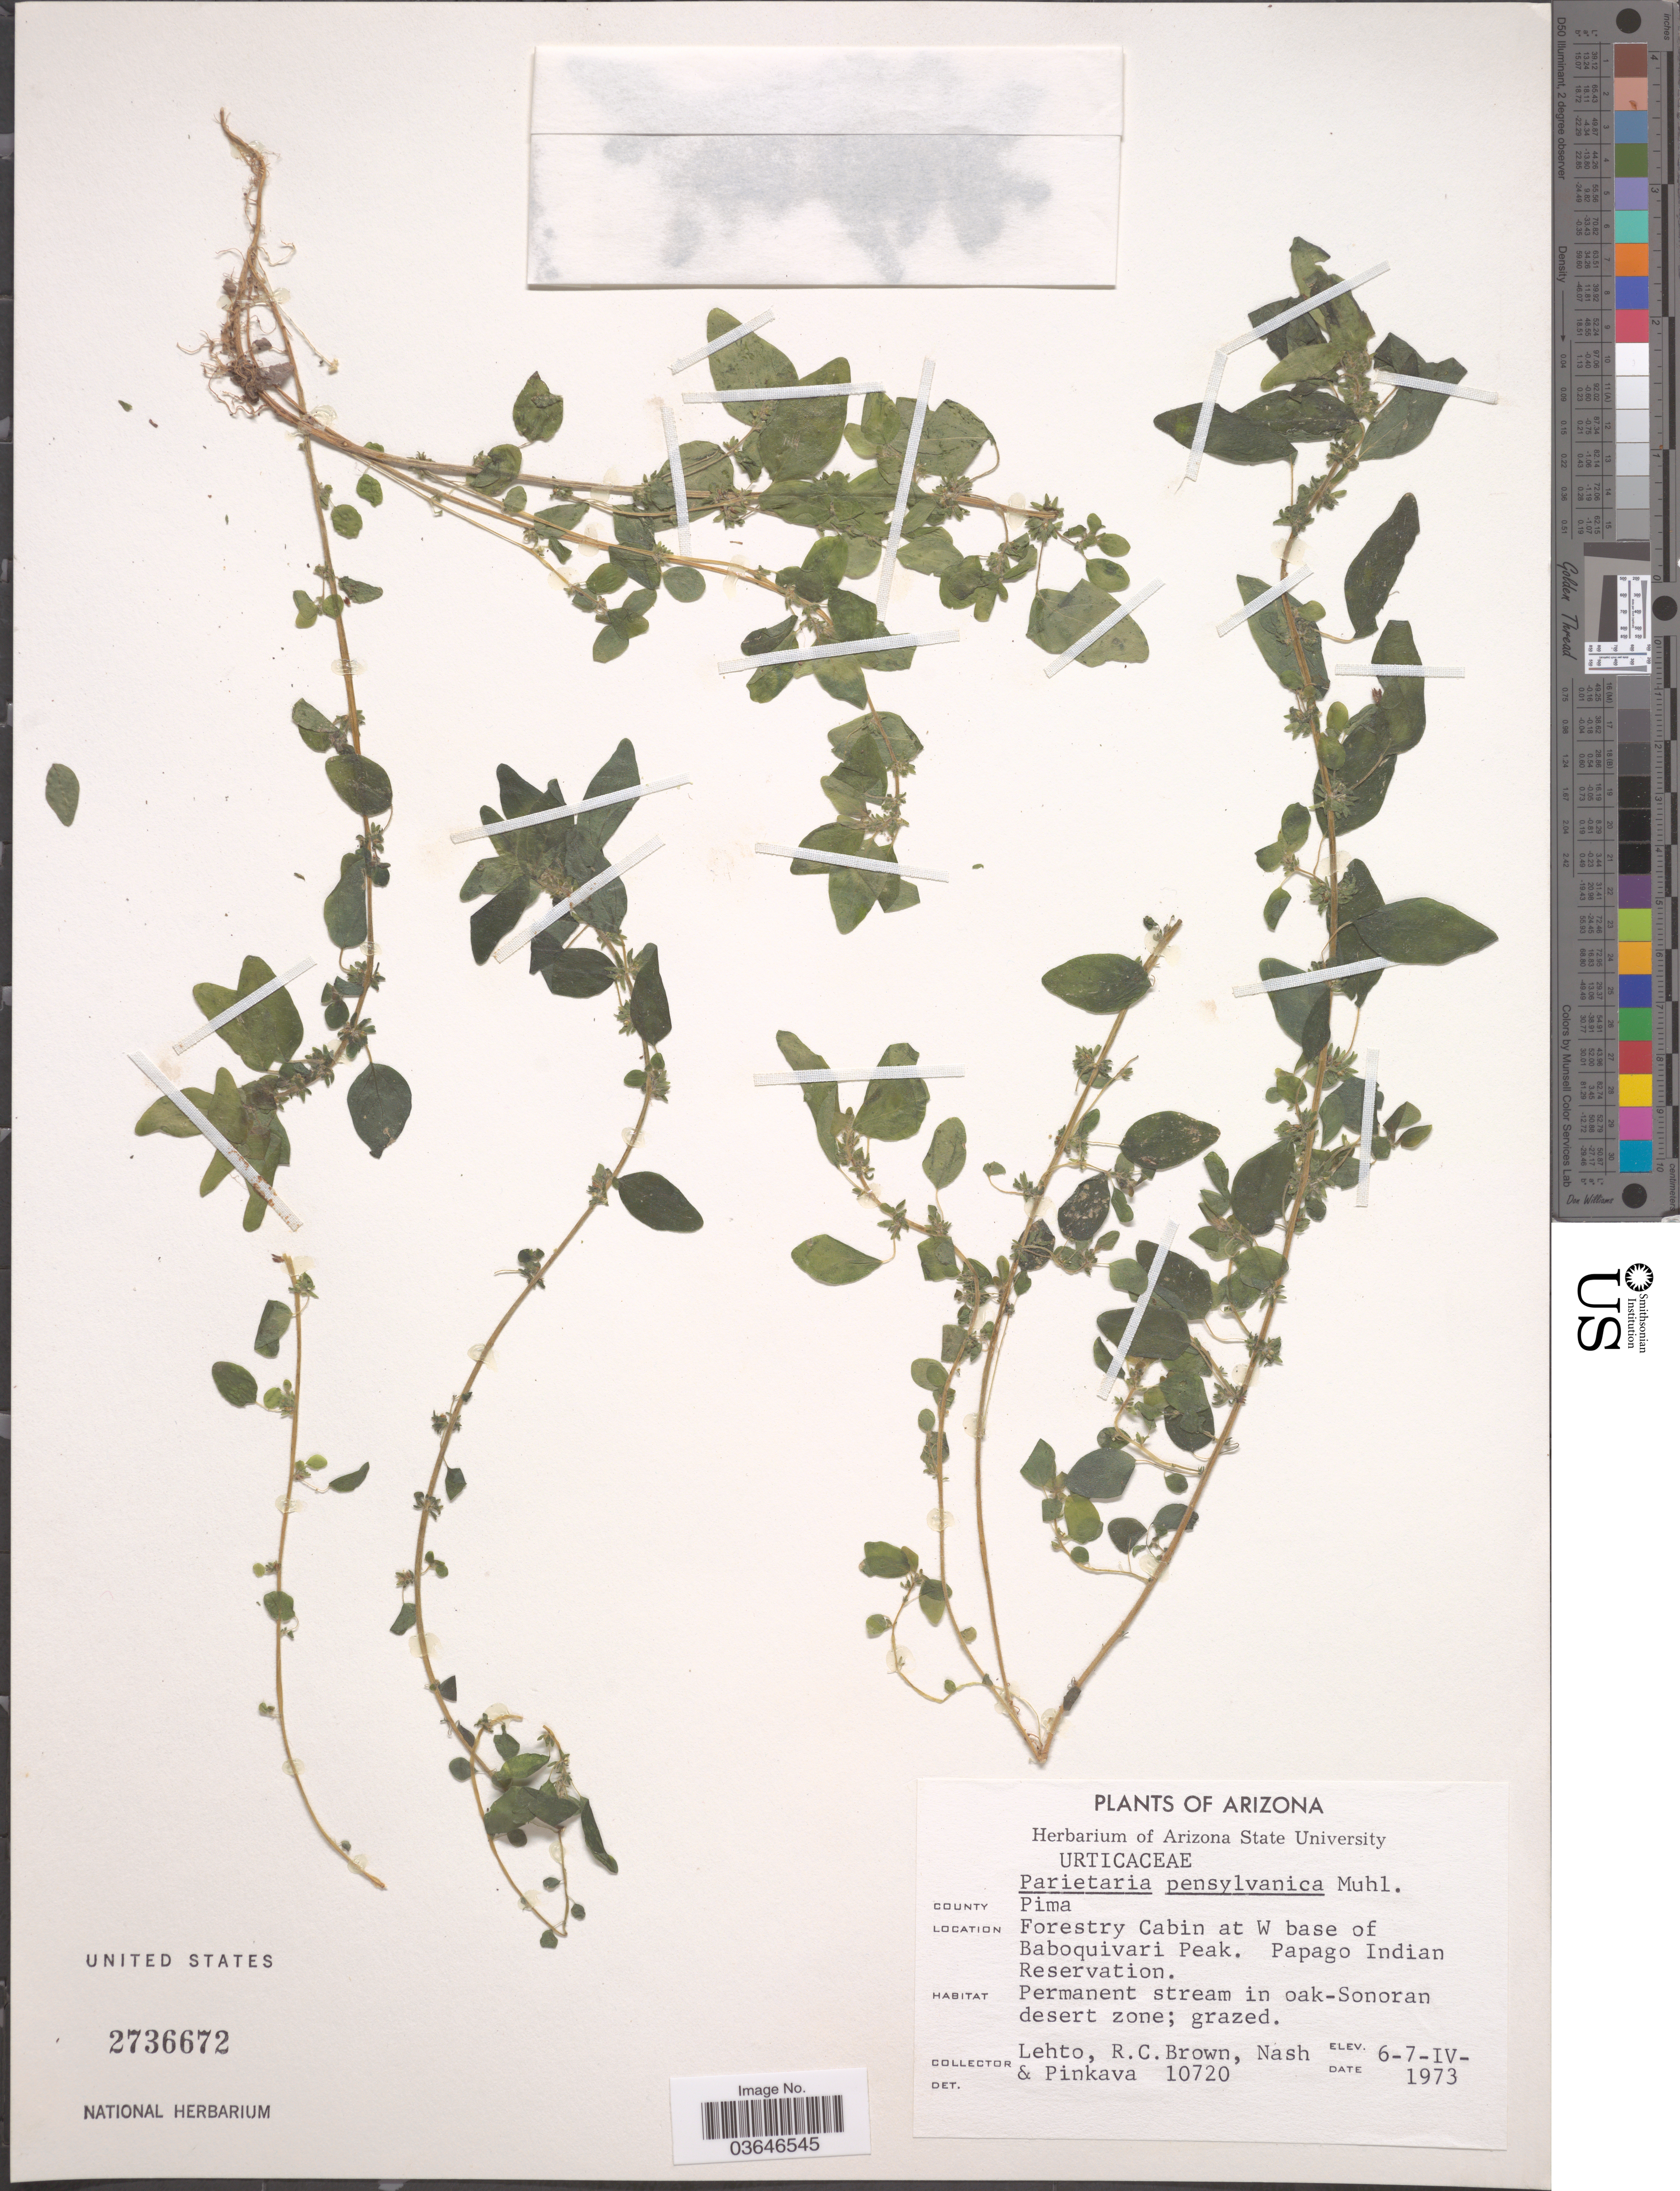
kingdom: Plantae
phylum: Tracheophyta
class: Magnoliopsida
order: Rosales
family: Urticaceae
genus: Parietaria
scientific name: Parietaria pensylvanica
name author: Muhl. ex Willd.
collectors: -. Lehto, R. C. Brown, -- Nash & -. Pinkava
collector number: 10720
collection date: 1973-04-06/1973-04-07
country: United States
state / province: Arizona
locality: County Pima. Forestry Cabin at W base of Baboquivari Peak. Papago Indian Reservation. Permanent stream in oak-Sonoran desert zone.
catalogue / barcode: US 2736672